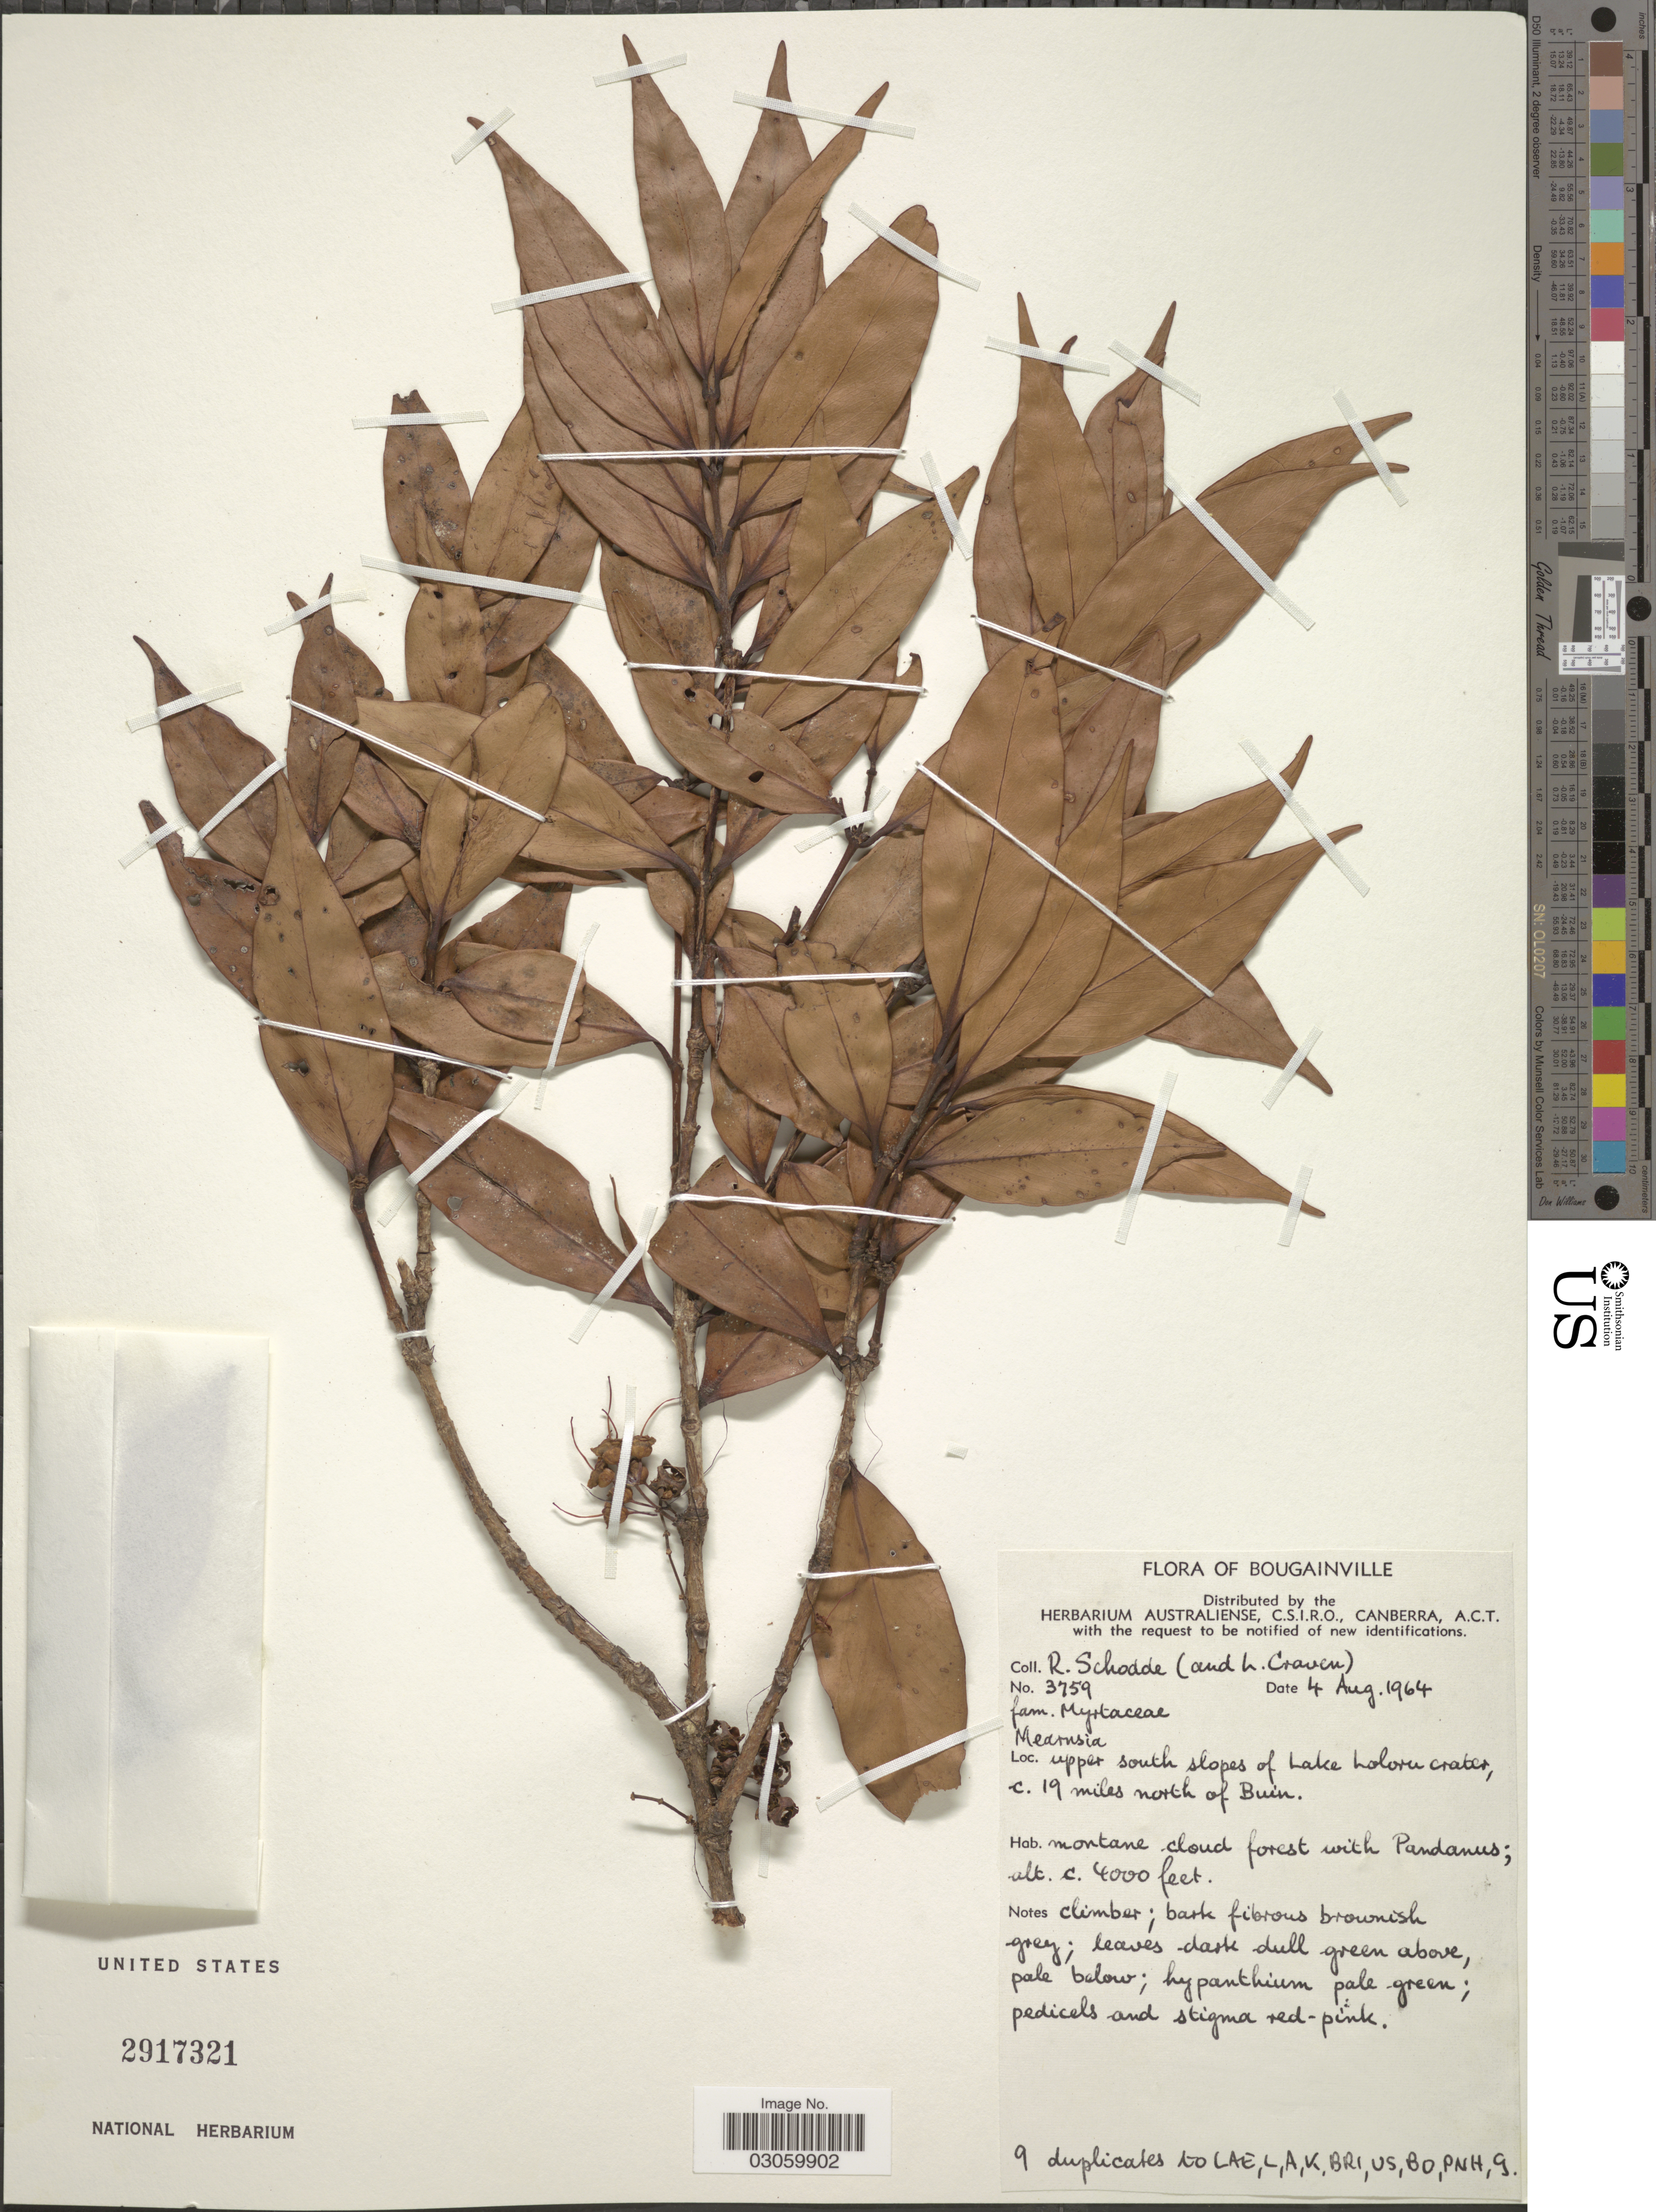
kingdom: Plantae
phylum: Tracheophyta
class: Magnoliopsida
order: Myrtales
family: Myrtaceae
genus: Metrosideros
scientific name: Metrosideros sp.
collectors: R. Schodde & L. A. Craven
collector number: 3759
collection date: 1964-08-04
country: Papua New Guinea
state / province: Bougainville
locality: Upper south slopes of Lake Loloru crater, c. 19 miles north of Buin.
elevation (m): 1219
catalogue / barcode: US 2917321